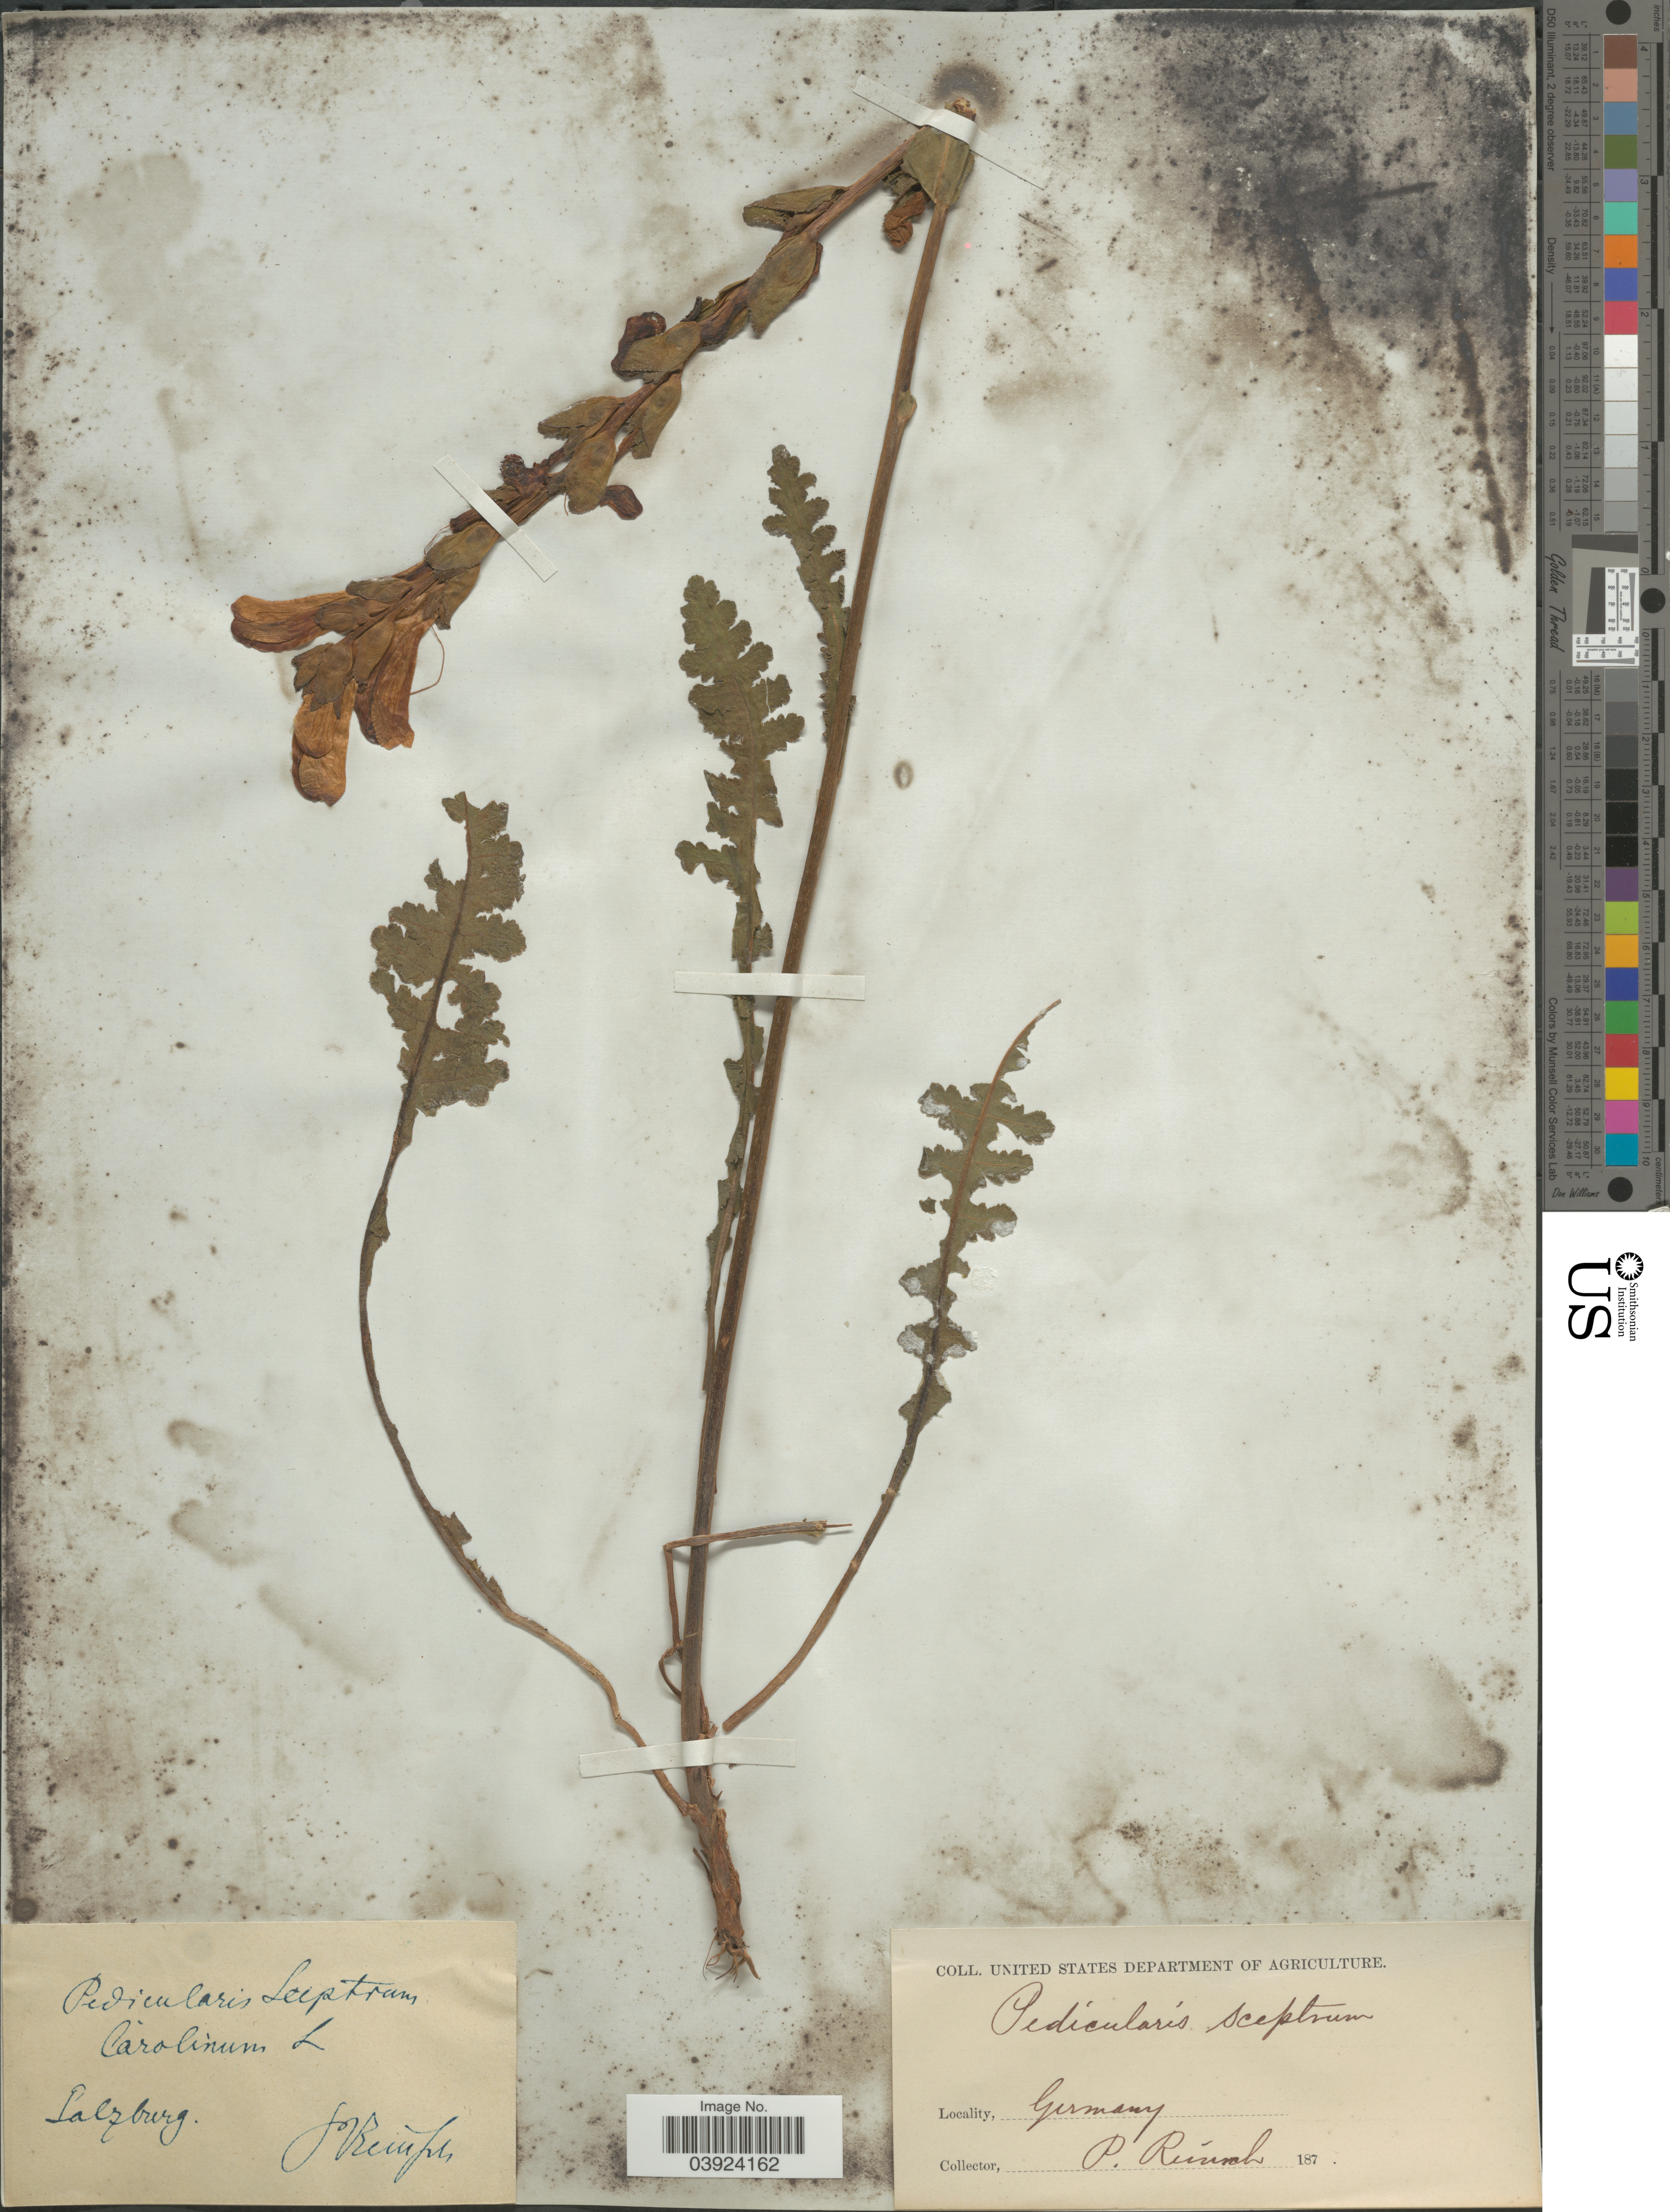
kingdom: Plantae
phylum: Tracheophyta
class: Magnoliopsida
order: Lamiales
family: Orobanchaceae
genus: Pedicularis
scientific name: Pedicularis sceptrum-carolinum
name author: L.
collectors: P. Reinsch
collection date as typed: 187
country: Austria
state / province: Salzburg